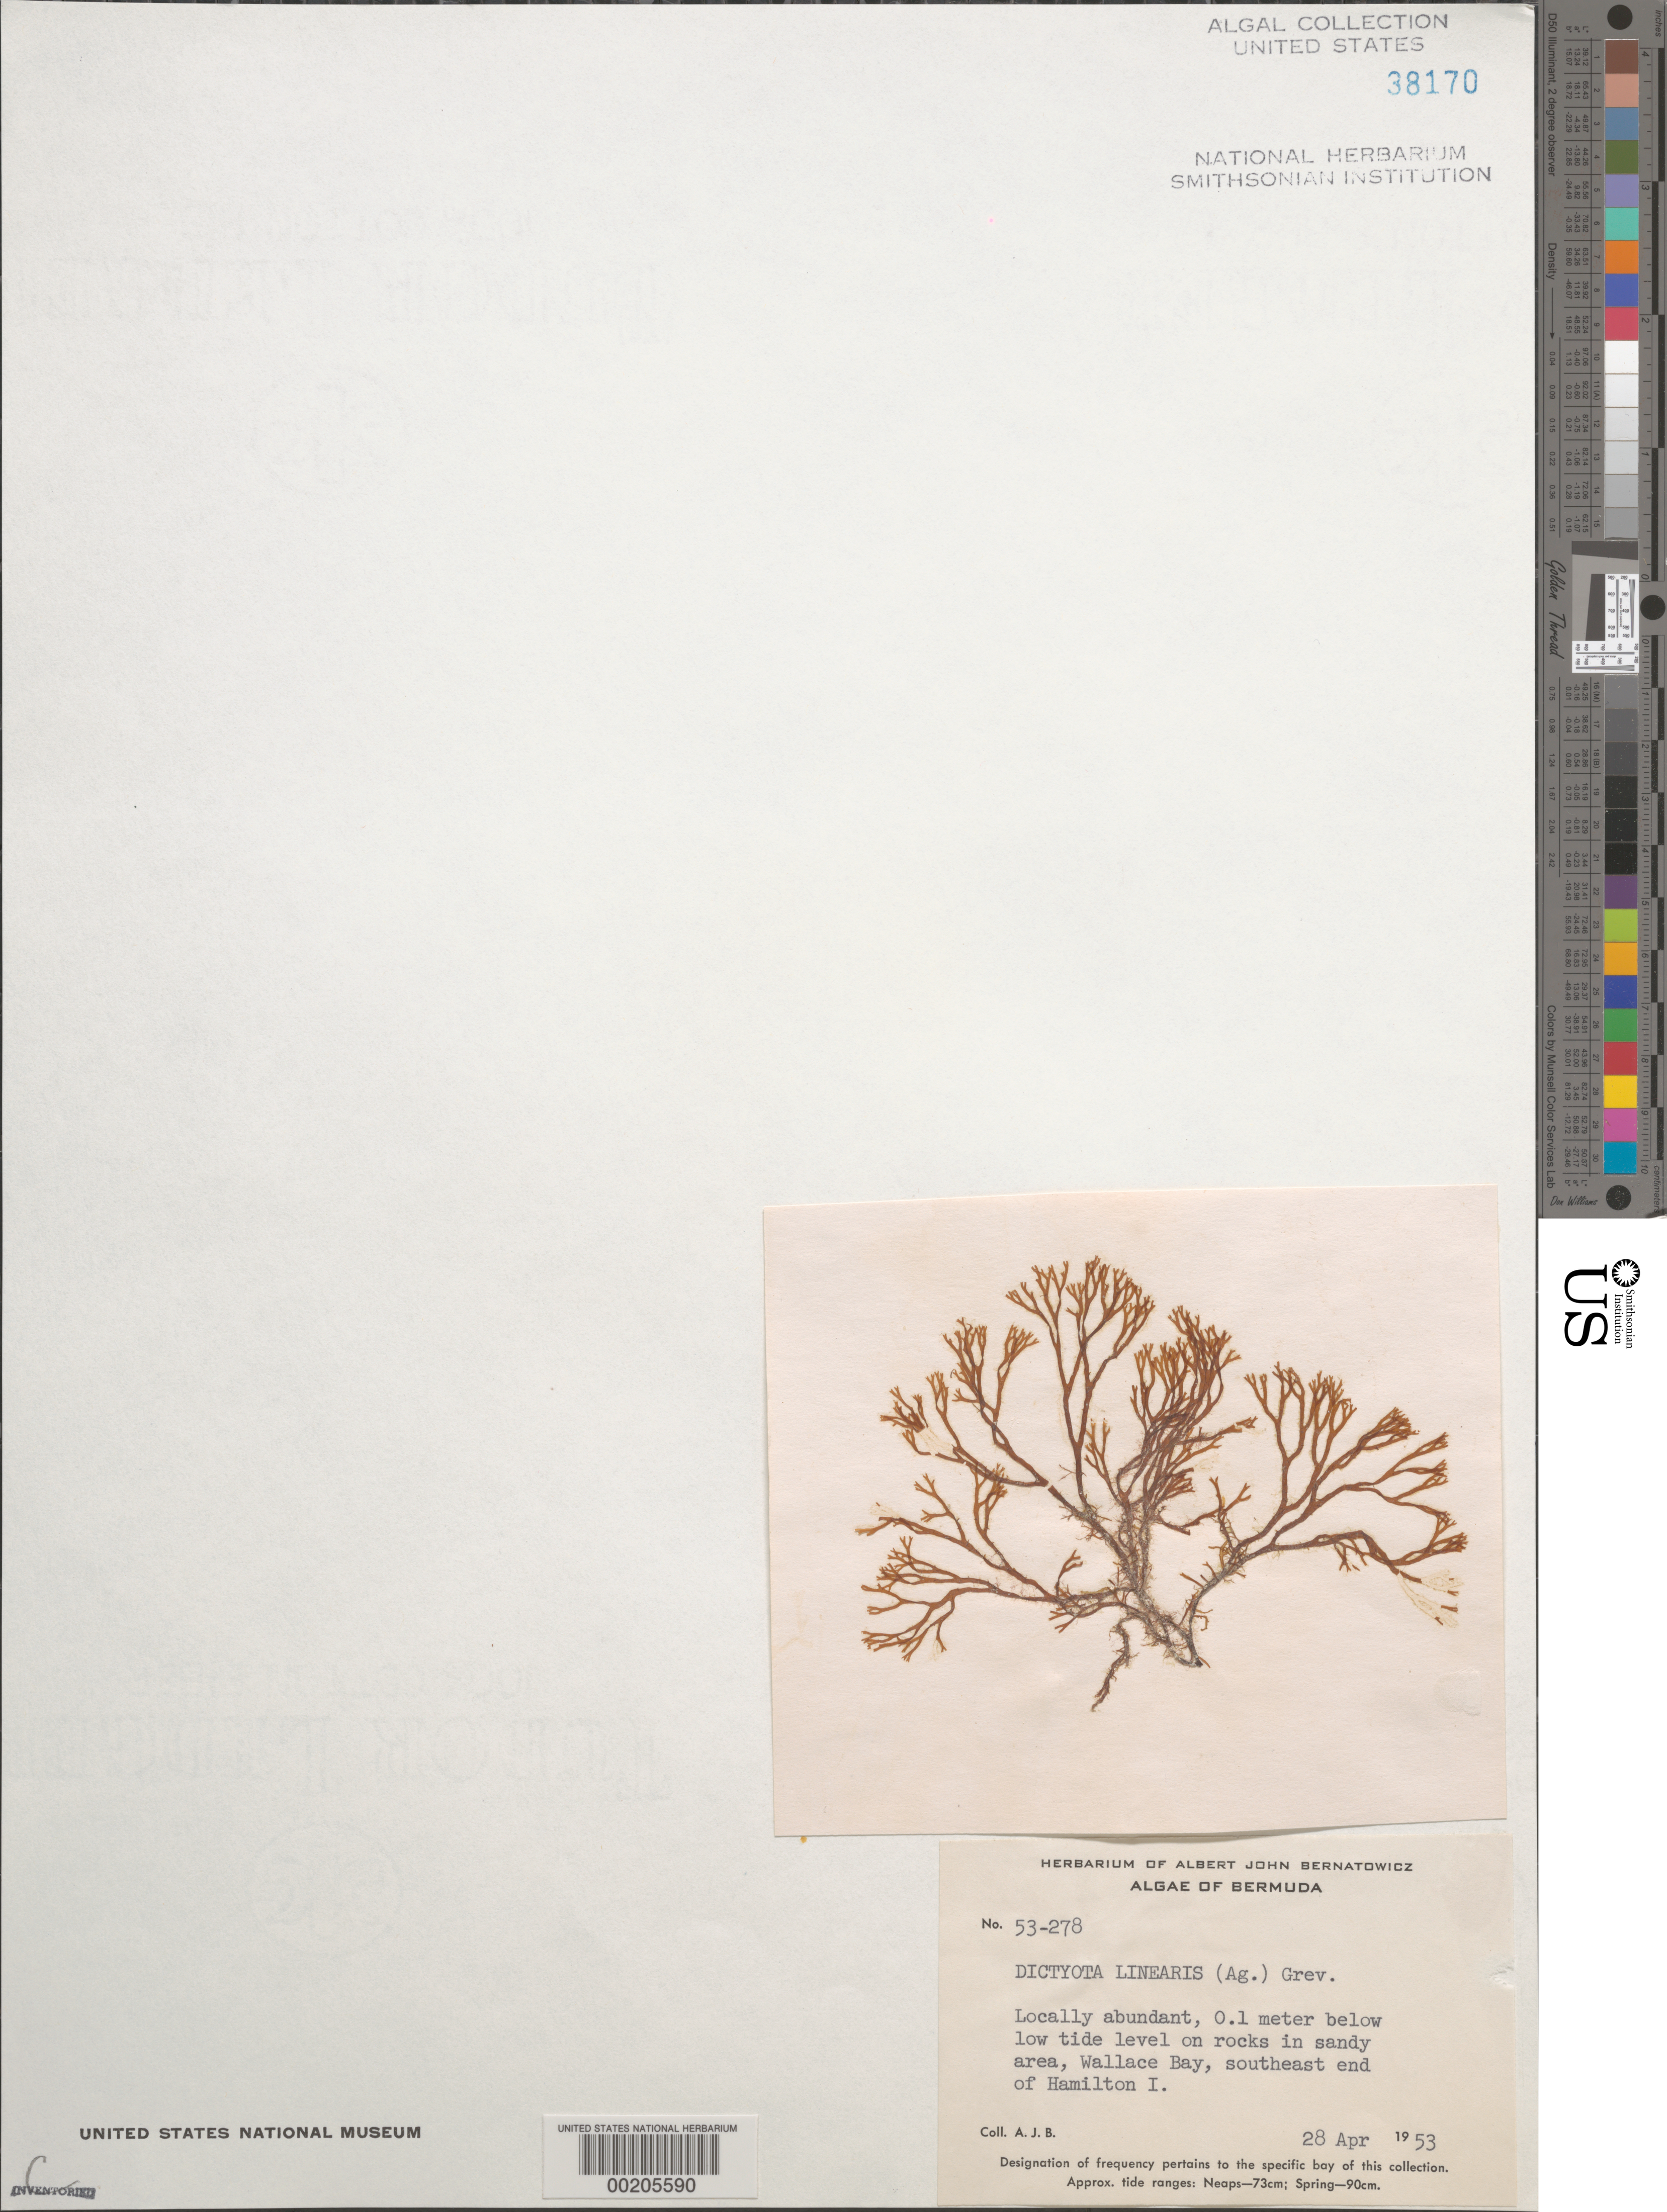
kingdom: Chromista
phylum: Ochrophyta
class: Phaeophyceae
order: Dictyotales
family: Dictyotaceae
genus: Dictyota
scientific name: Dictyota linearis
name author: (C. Agardh) Grev.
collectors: A. Bernatowicz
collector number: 53-278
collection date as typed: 28 Apr 1953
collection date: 1953-04-28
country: Bermuda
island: Bermuda Island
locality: Wallace Bay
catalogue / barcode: US 38170